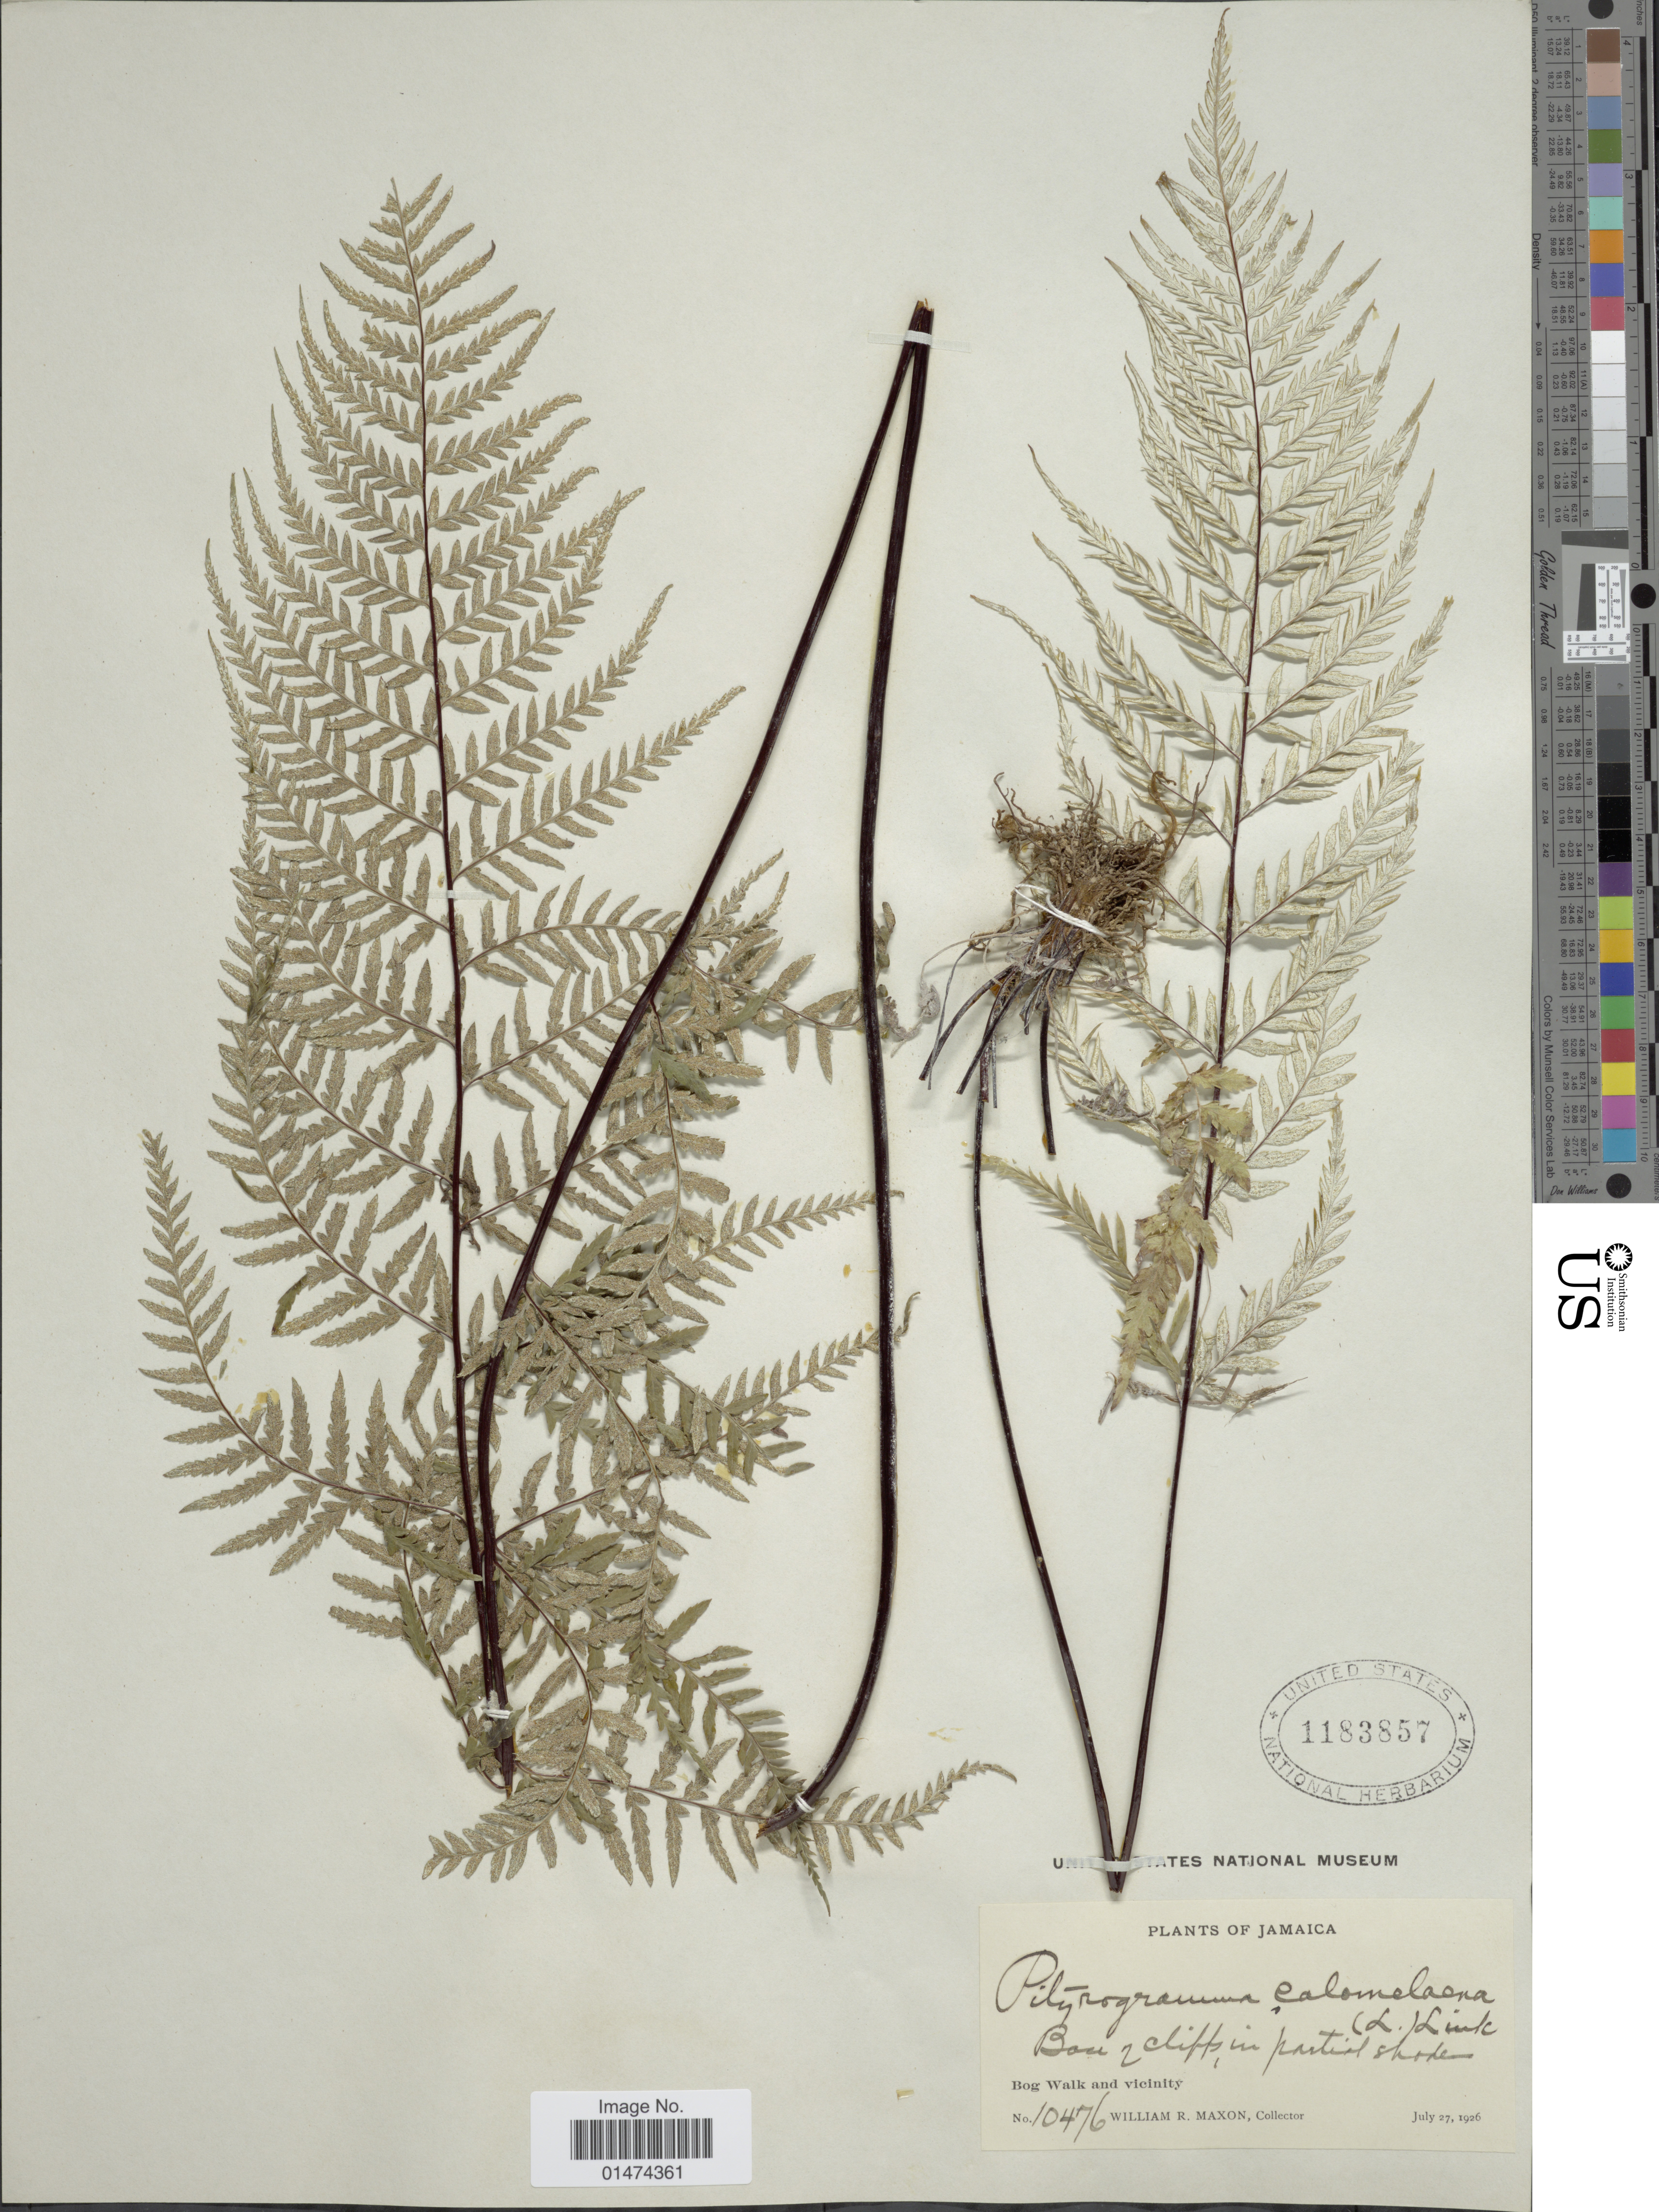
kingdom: Plantae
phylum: Tracheophyta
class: Polypodiopsida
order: Polypodiales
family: Pteridaceae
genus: Pityrogramma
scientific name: Pityrogramma calomelanos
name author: (L.) Link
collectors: W. R. Maxon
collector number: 14076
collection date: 1926-07-27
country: Jamaica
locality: Bog Walk and vicinity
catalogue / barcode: US 1183857